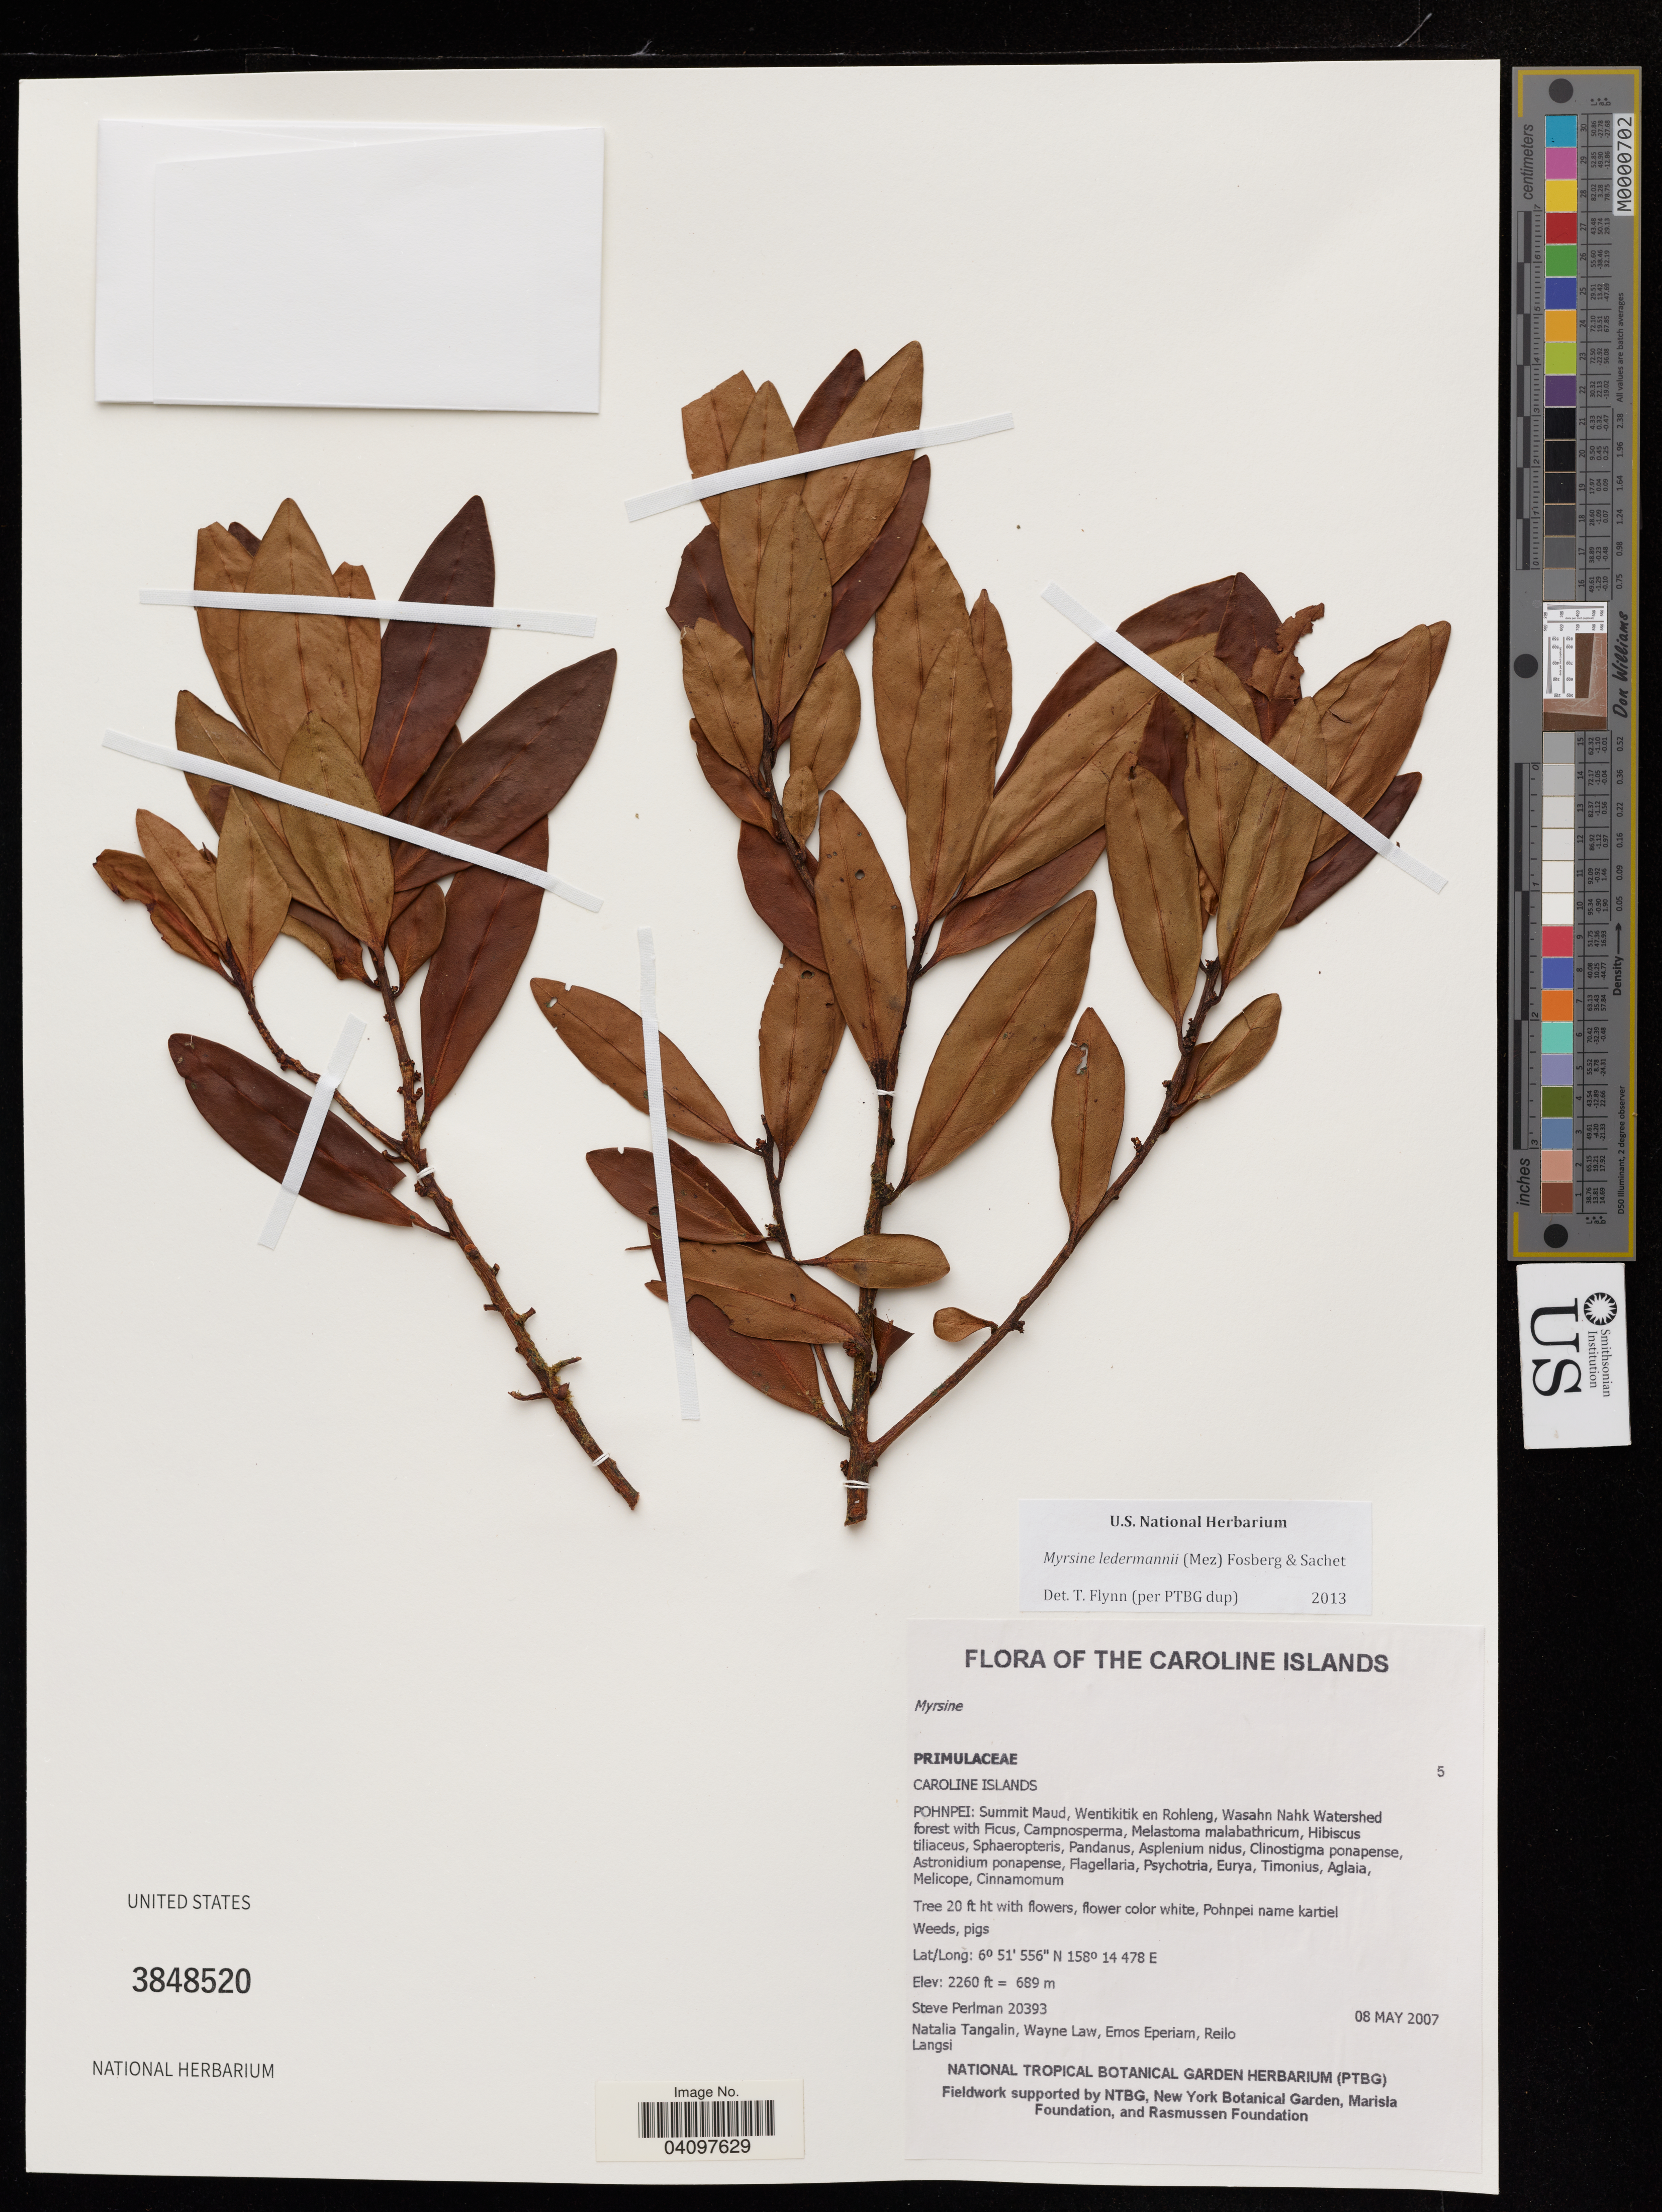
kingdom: Plantae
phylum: Tracheophyta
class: Magnoliopsida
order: Ericales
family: Primulaceae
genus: Myrsine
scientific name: Myrsine ledermannii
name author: (Mez) Fosberg & Sachet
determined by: Flynn, T. W.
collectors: S. Perlman, N. Tangalin, W. Law & E. Eperiam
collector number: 20393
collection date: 2007-05-08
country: Micronesia, Federated States of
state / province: Pohnpei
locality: Caroline Islands. Summit Maud, Wentikitik en Rohleng, Wasahn Nahk Watershed forest.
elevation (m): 689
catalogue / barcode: US 3848520